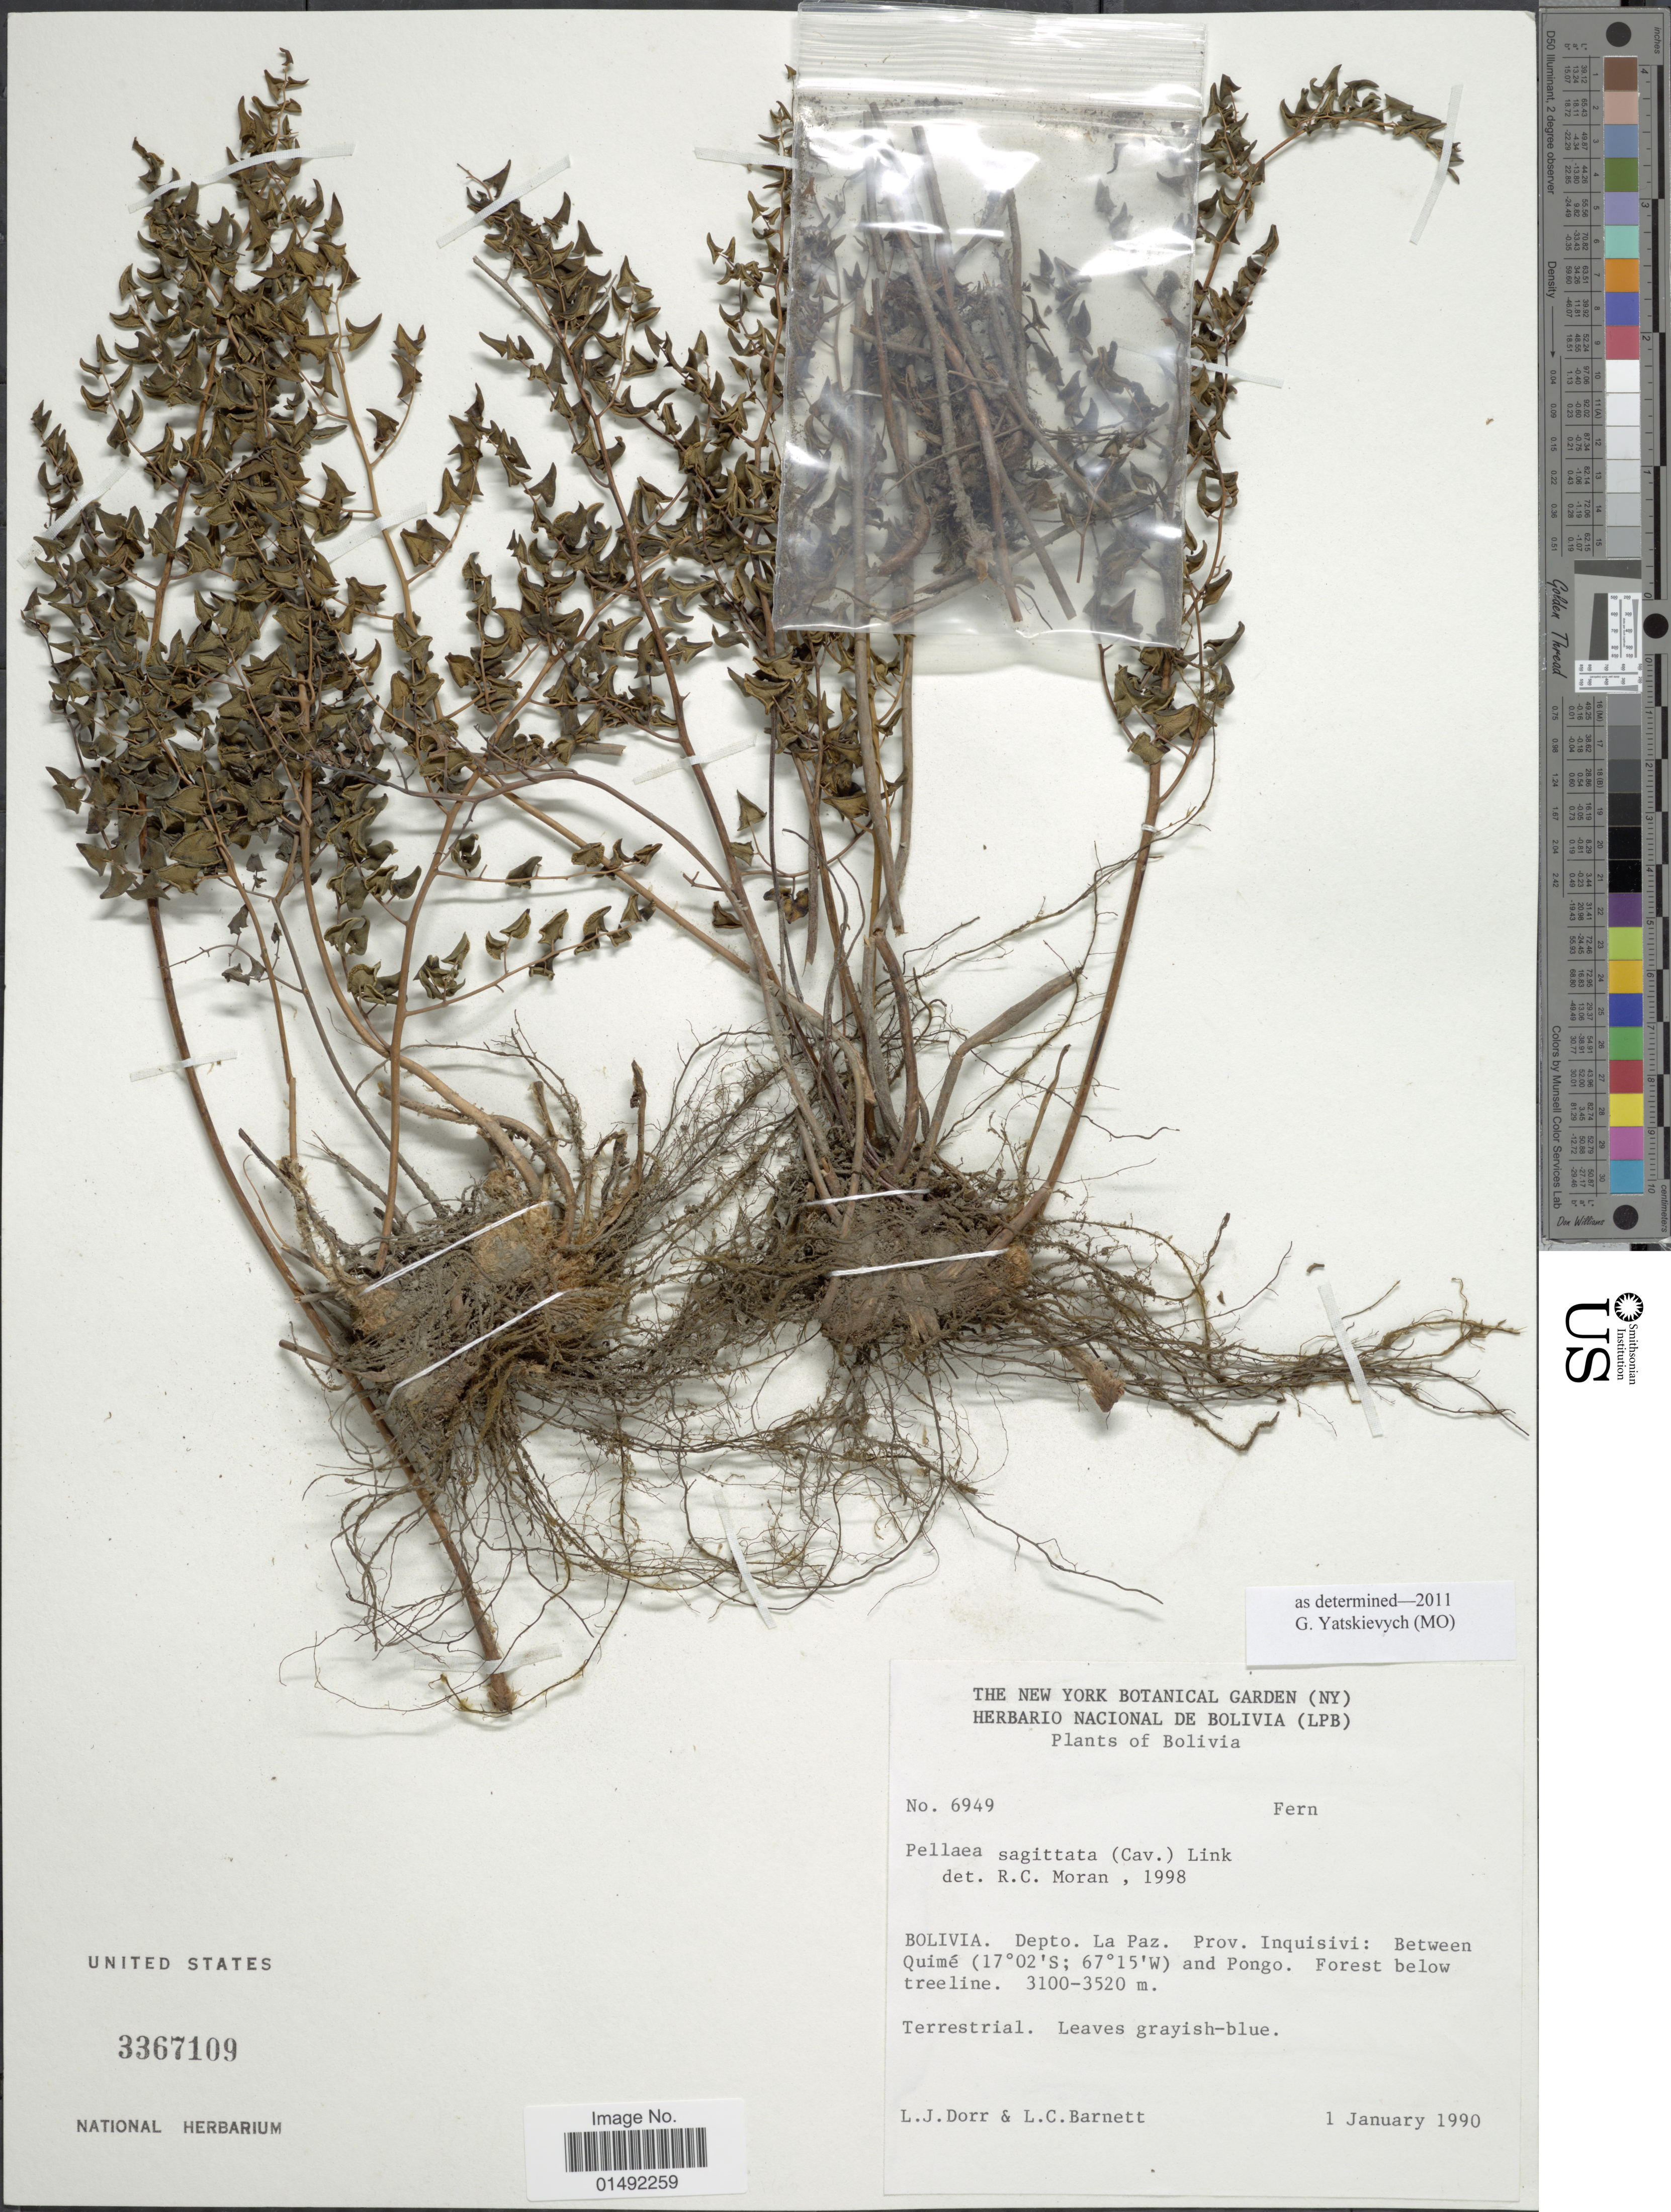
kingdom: Plantae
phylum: Tracheophyta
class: Polypodiopsida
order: Polypodiales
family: Pteridaceae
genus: Pellaea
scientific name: Pellaea sagittata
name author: (Cav.) Link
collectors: L. J. Dorr & L. C. Barnett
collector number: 6949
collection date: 1990-01-01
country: Bolivia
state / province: La Paz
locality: Depto La Paz. Prov. Inquisivi: Between Quimé and Pongo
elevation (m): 3100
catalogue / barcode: US 3367109